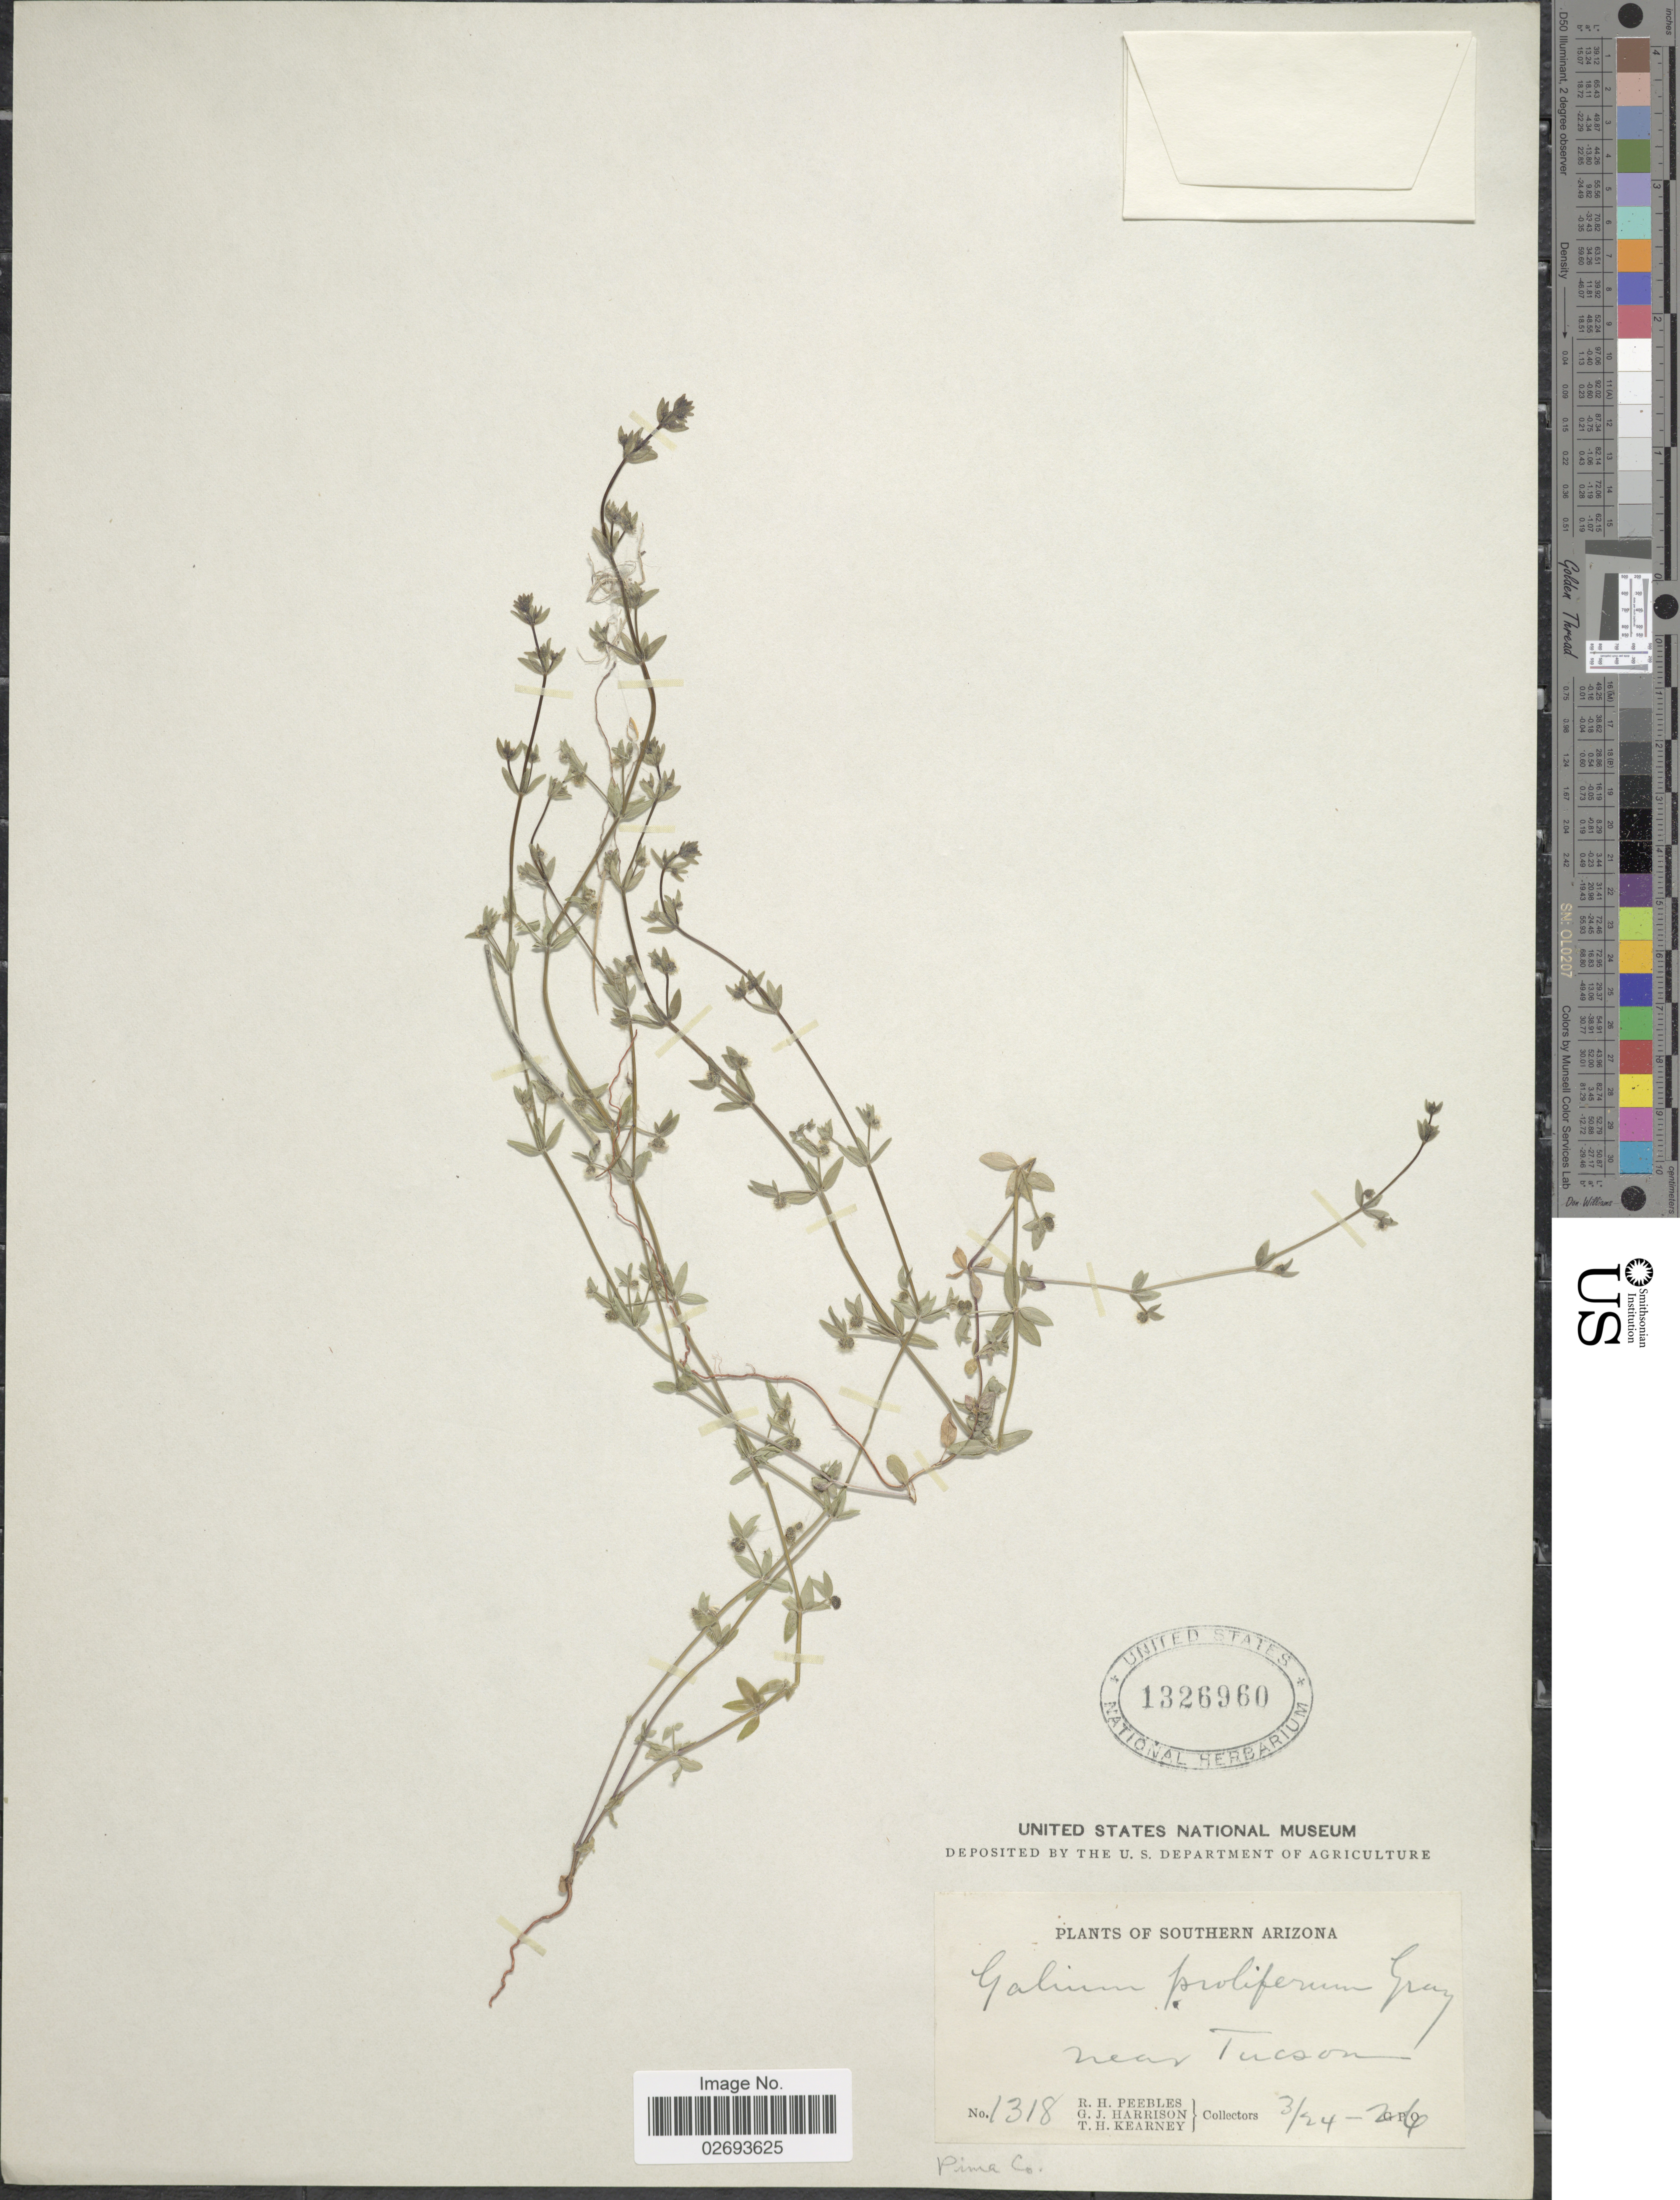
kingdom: Plantae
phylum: Tracheophyta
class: Magnoliopsida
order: Gentianales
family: Rubiaceae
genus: Galium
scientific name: Galium proliferum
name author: A. Gray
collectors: R. H. Peebles, G. J. Harrison & T. H. Kearney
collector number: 1318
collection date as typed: Transcribed d/m/y: 24/3/26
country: United States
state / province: Arizona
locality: Southern Arizona, near Tucson, Pima Co.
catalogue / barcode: US 1326960